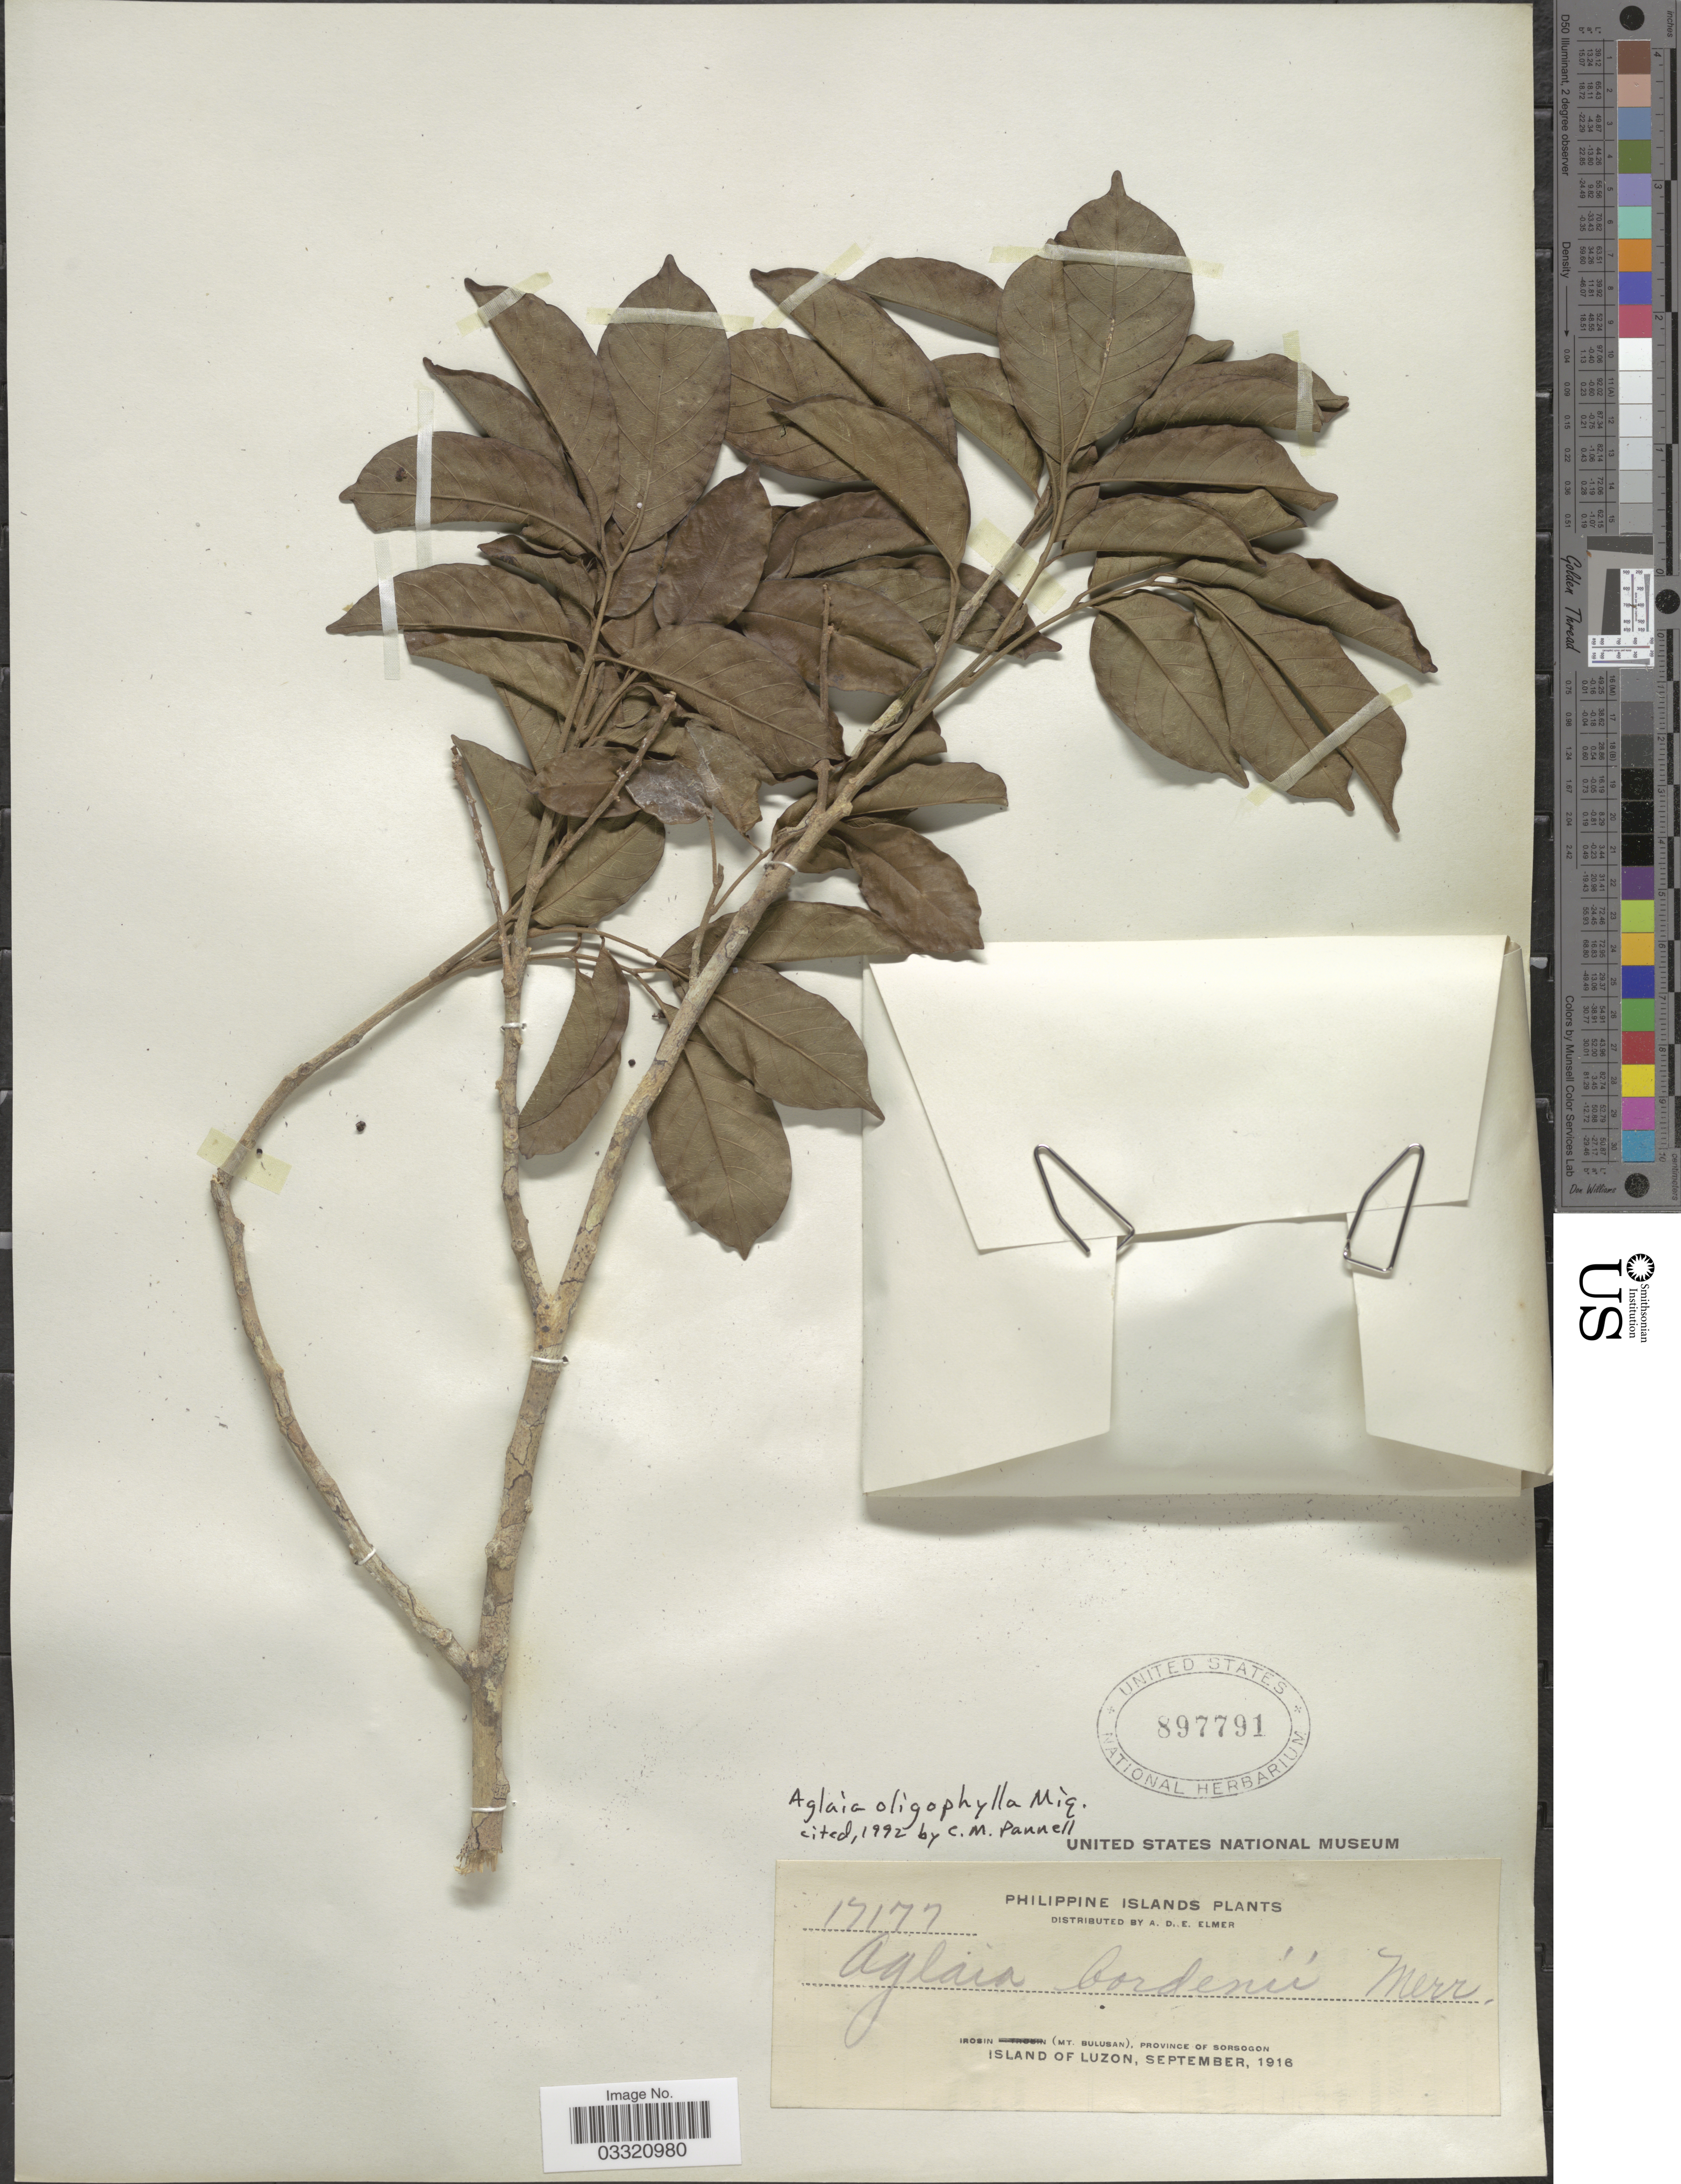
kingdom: Plantae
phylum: Tracheophyta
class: Magnoliopsida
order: Sapindales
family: Meliaceae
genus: Aglaia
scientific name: Aglaia oligophylla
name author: Miq.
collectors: A. D. E. Elmer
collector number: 17177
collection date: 1916-09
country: Philippines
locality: Irosin (Mt. Bulusan), Province of Sorsogon. Island of Luzon.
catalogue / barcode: US 897791